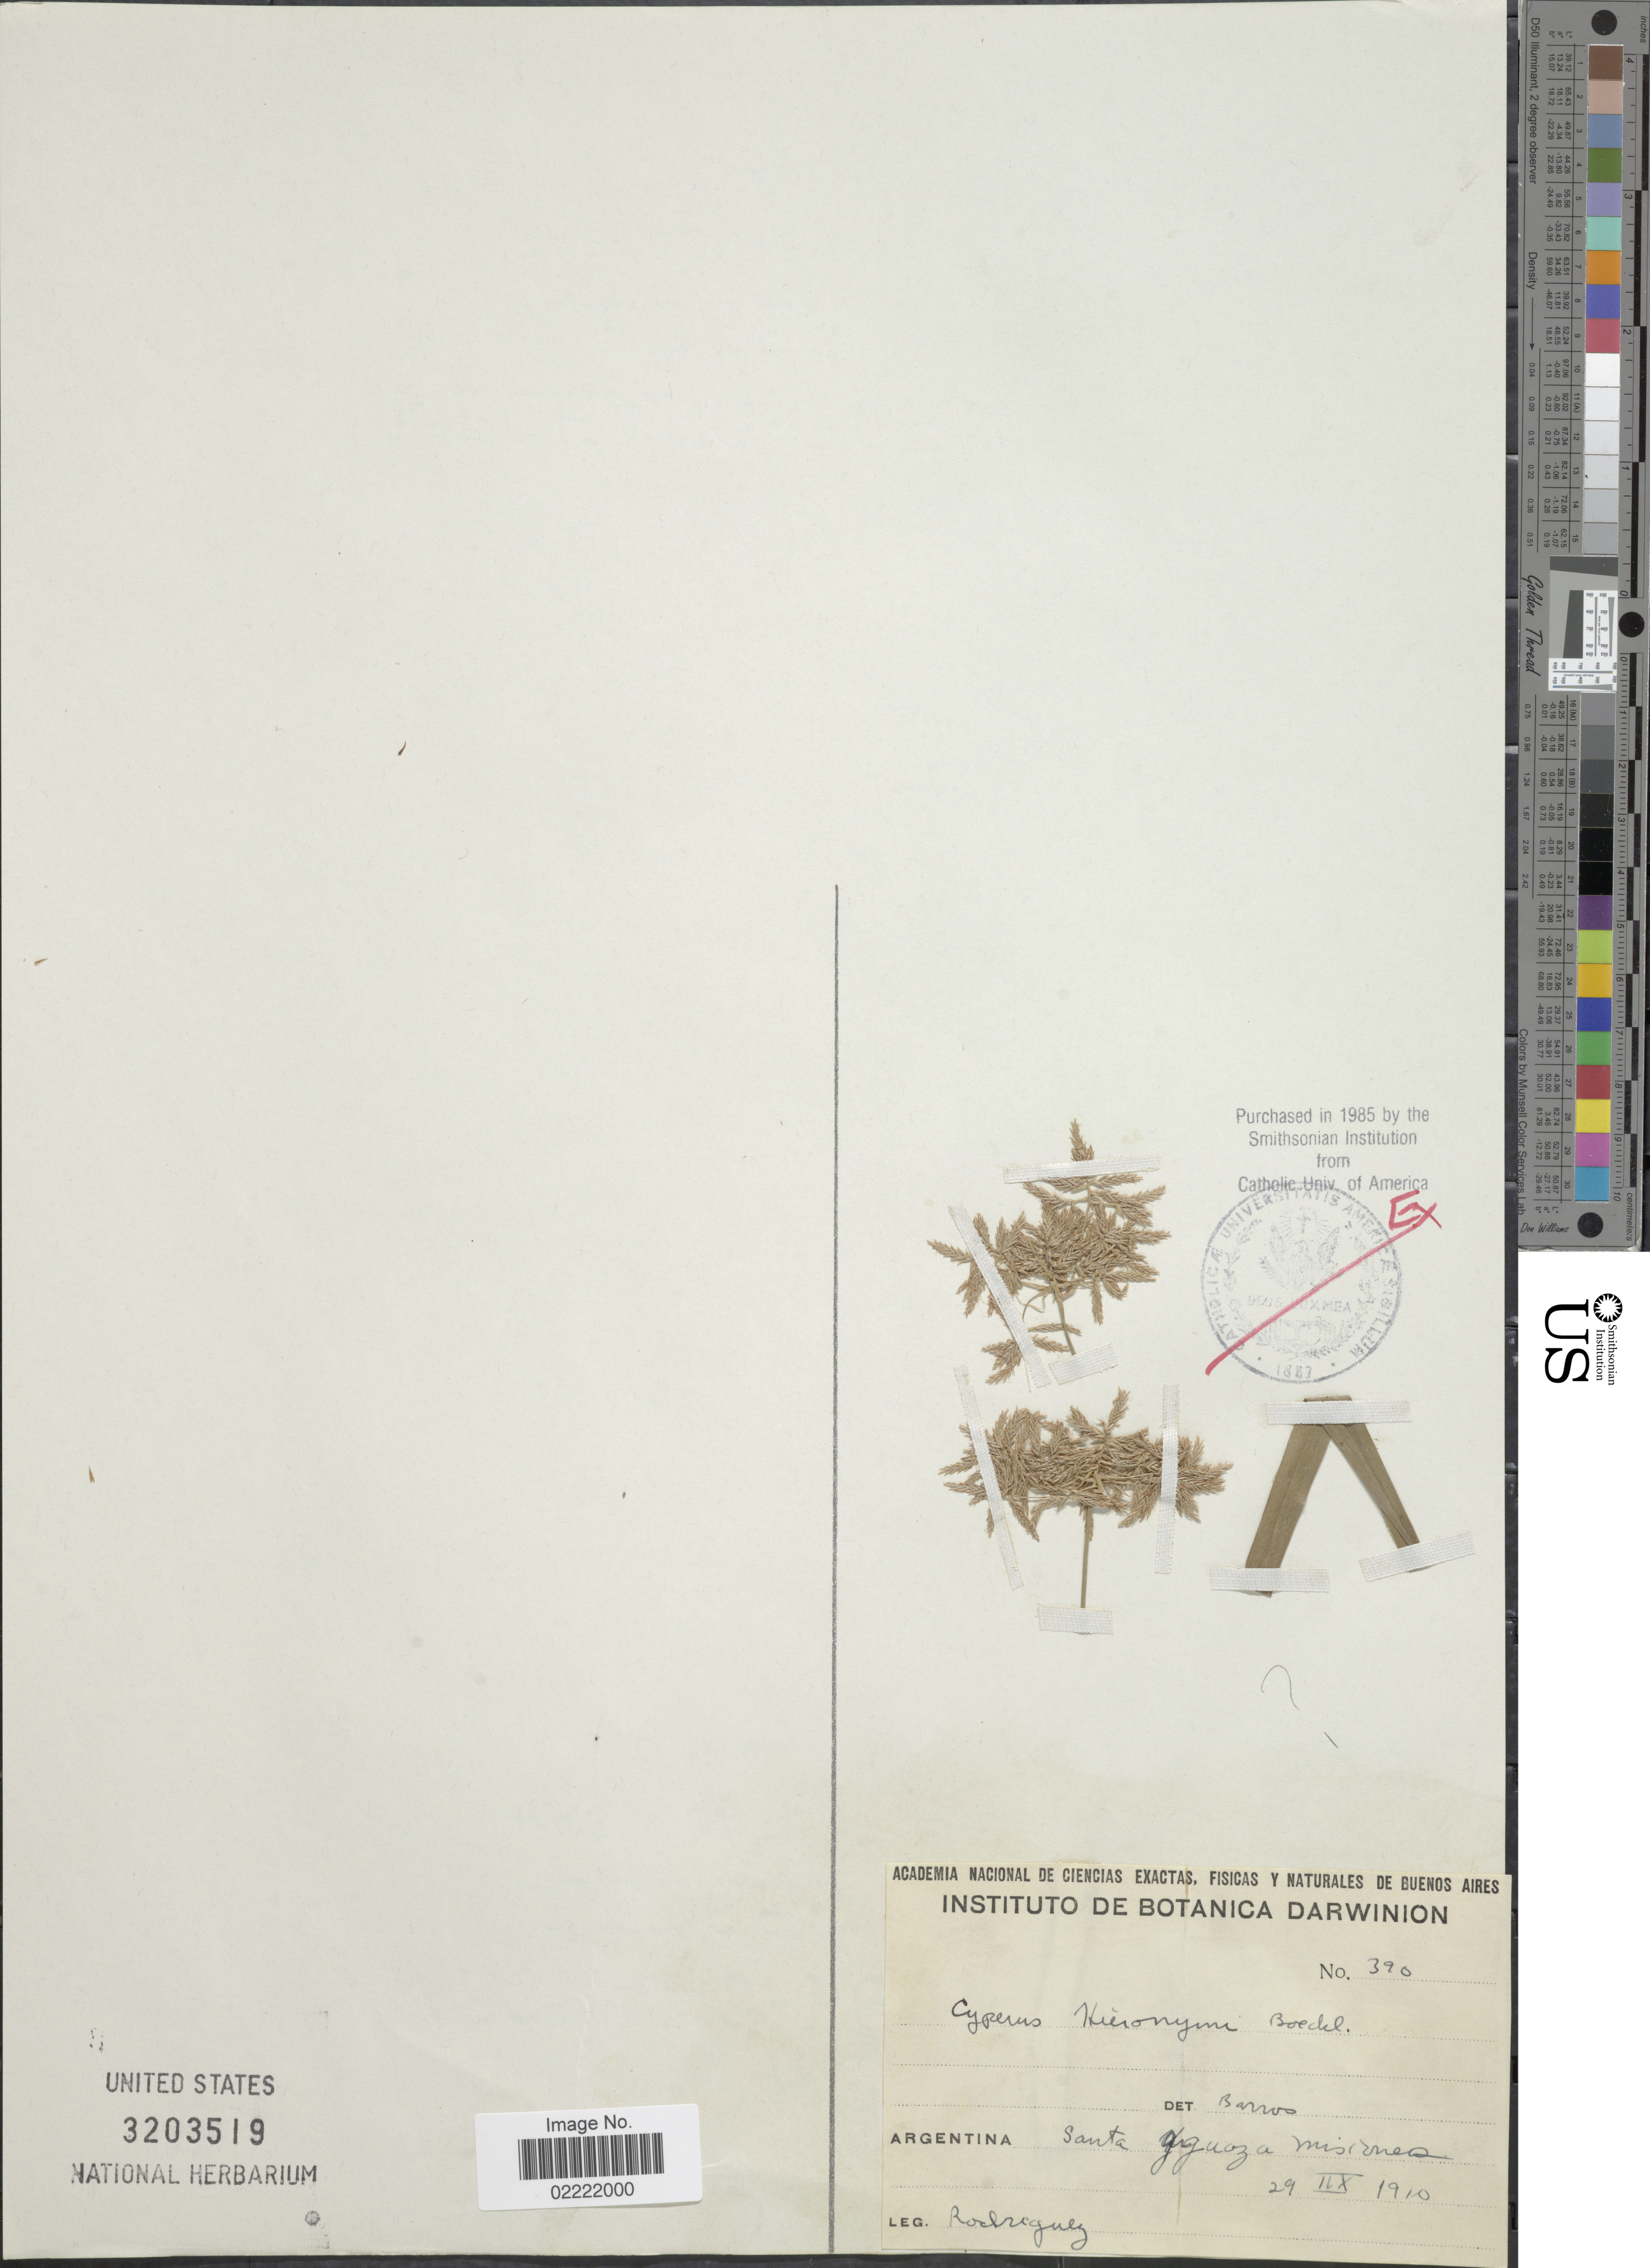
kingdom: Plantae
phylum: Tracheophyta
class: Liliopsida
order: Poales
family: Cyperaceae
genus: Cyperus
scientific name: Cyperus hieronymi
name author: Boeckeler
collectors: Rodriguez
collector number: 390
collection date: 1910-12-29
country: Argentina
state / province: Misiones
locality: Santa Iguoza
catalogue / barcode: US 3203519